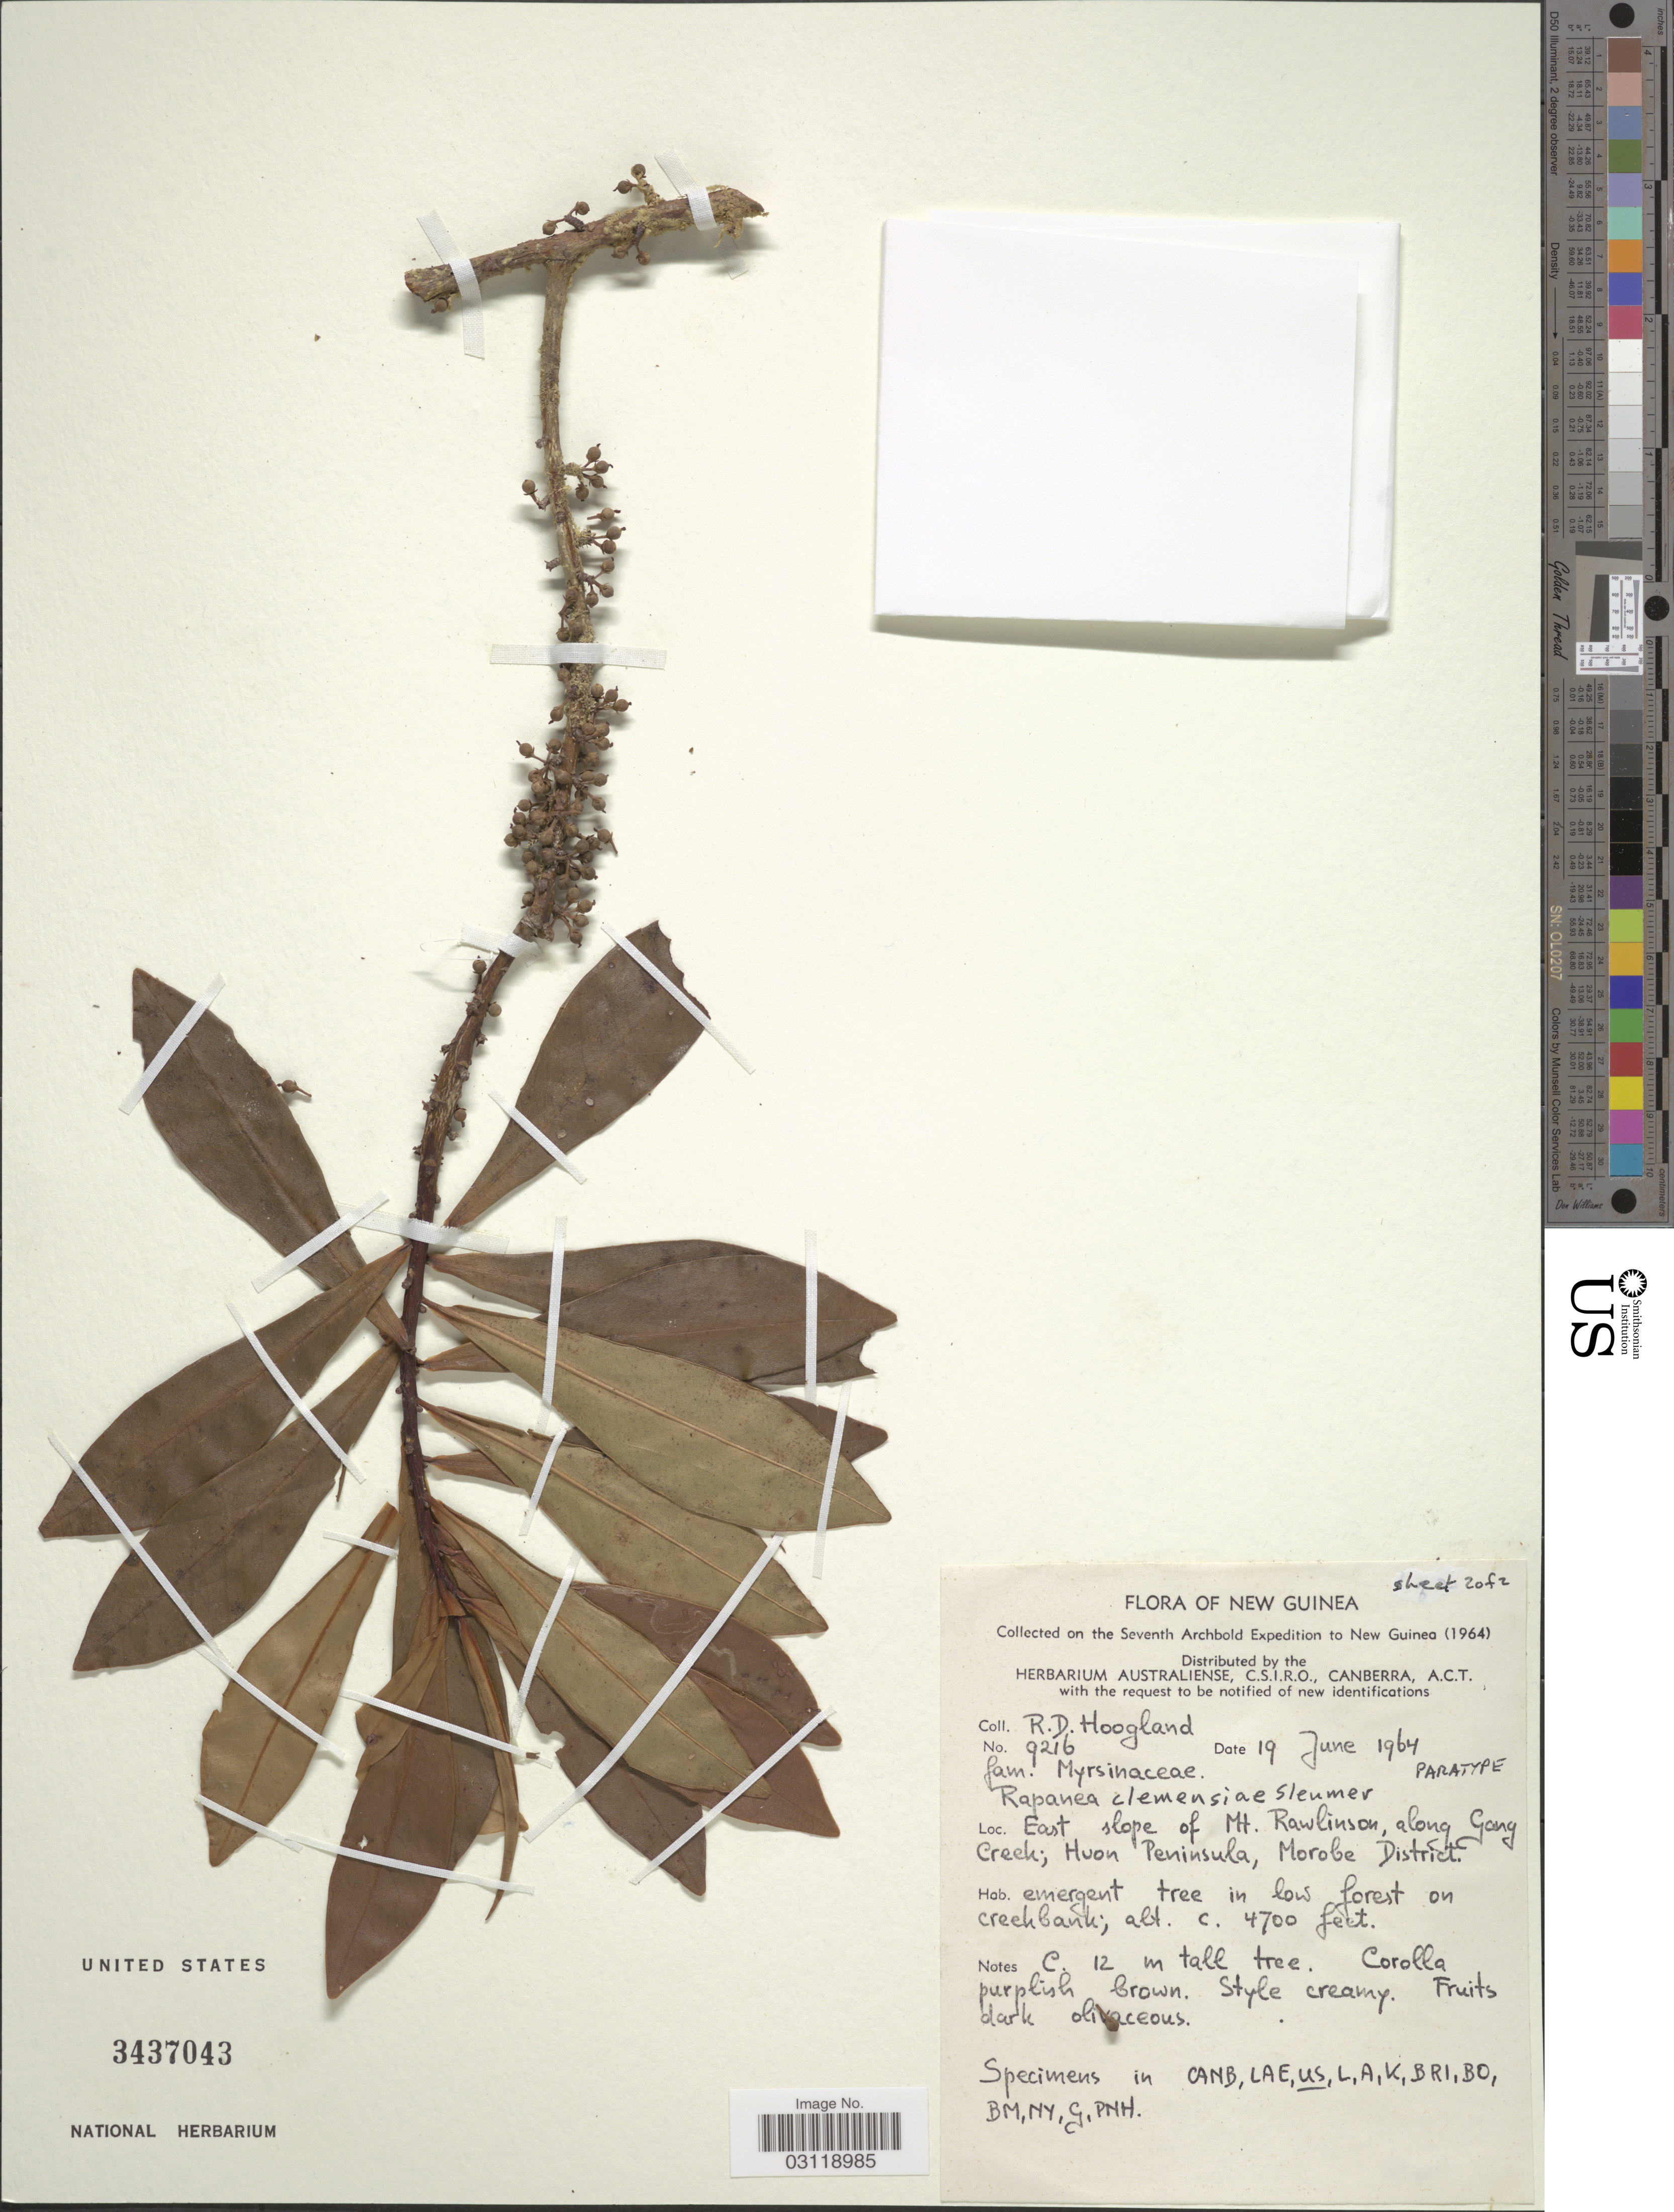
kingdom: Plantae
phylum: Tracheophyta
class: Magnoliopsida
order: Ericales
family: Primulaceae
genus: Rapanea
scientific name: Rapanea clemensiae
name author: Sleumer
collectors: R. D. Hoogland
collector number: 9216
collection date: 1964-06-19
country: Papua New Guinea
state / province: Morobe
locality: New Guinea. East slope of Mt. Rawlinson, along Gang Creek; Huon Peninsula.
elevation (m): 1433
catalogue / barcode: US 3437043